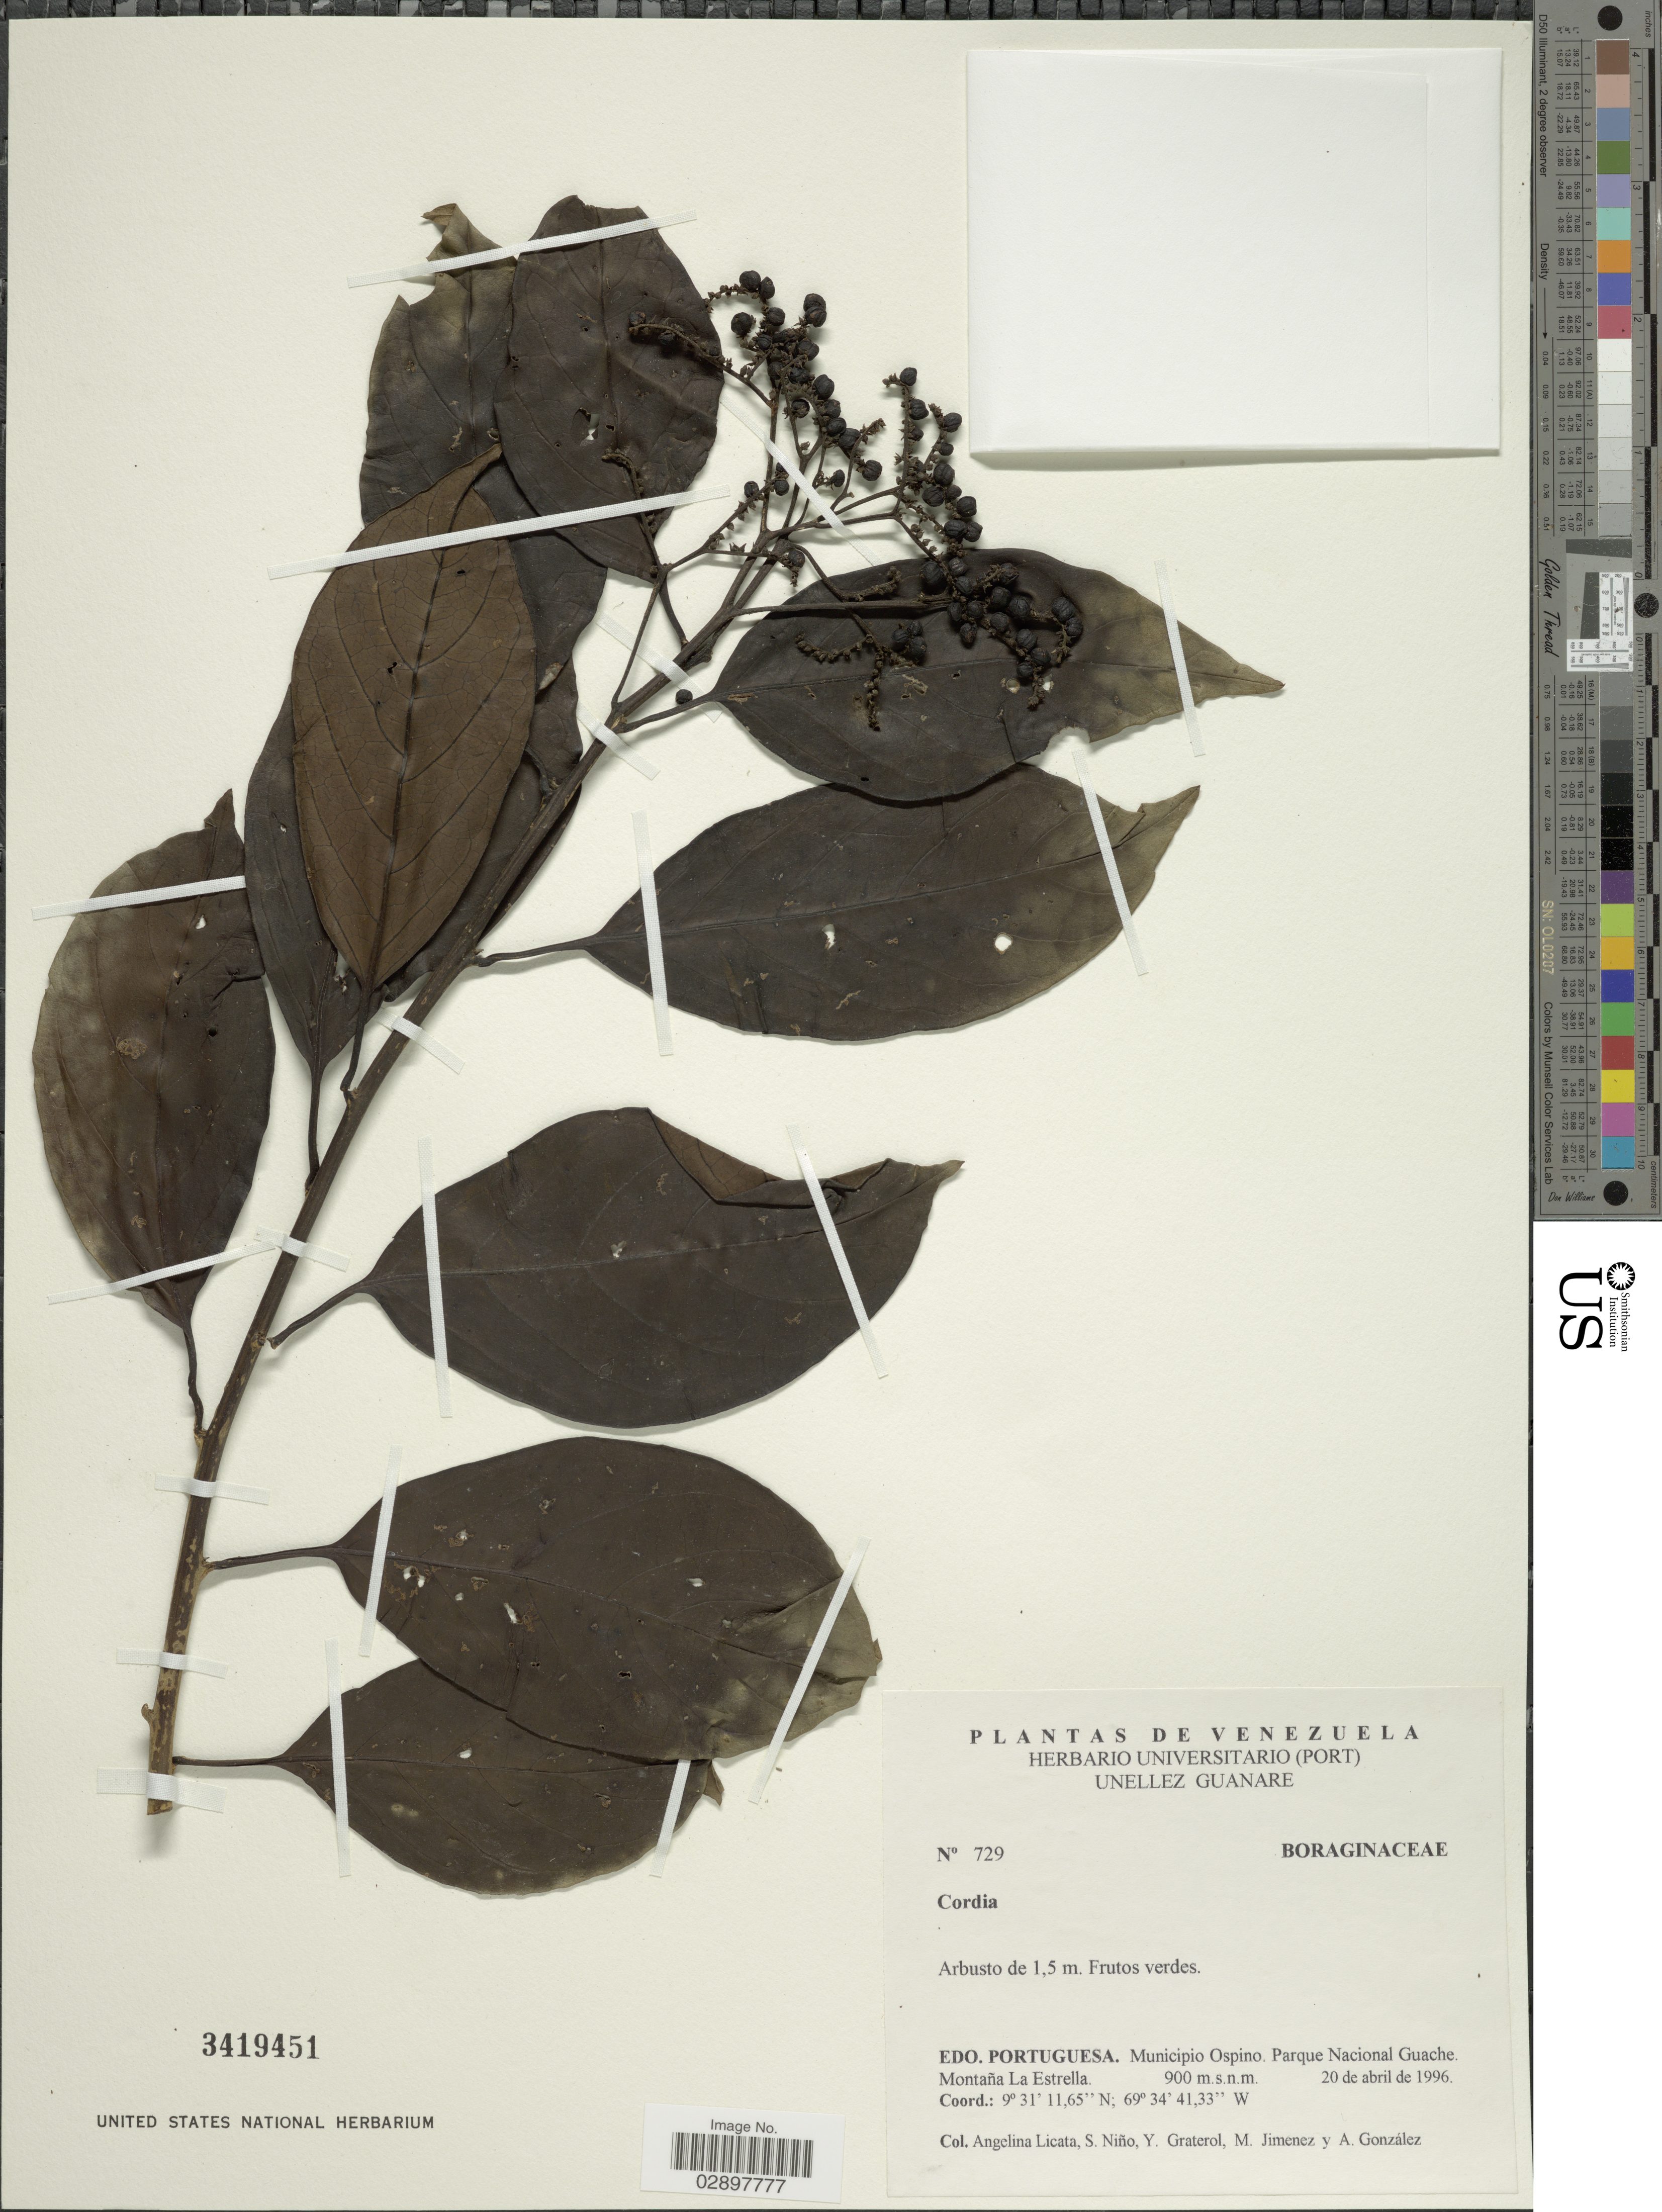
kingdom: Plantae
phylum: Tracheophyta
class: Magnoliopsida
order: Boraginales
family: Heliotropiaceae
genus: Tournefortia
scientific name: Tournefortia sp.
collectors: A. Licata, S. M. Niño, Y. Graterol, M. Jimenez & A. C. González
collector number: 729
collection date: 1996-04-20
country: Venezuela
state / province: Portuguesa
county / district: Ospino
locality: Parque Nacional Guache. Montaña La Estrella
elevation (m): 900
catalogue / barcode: US 3419451